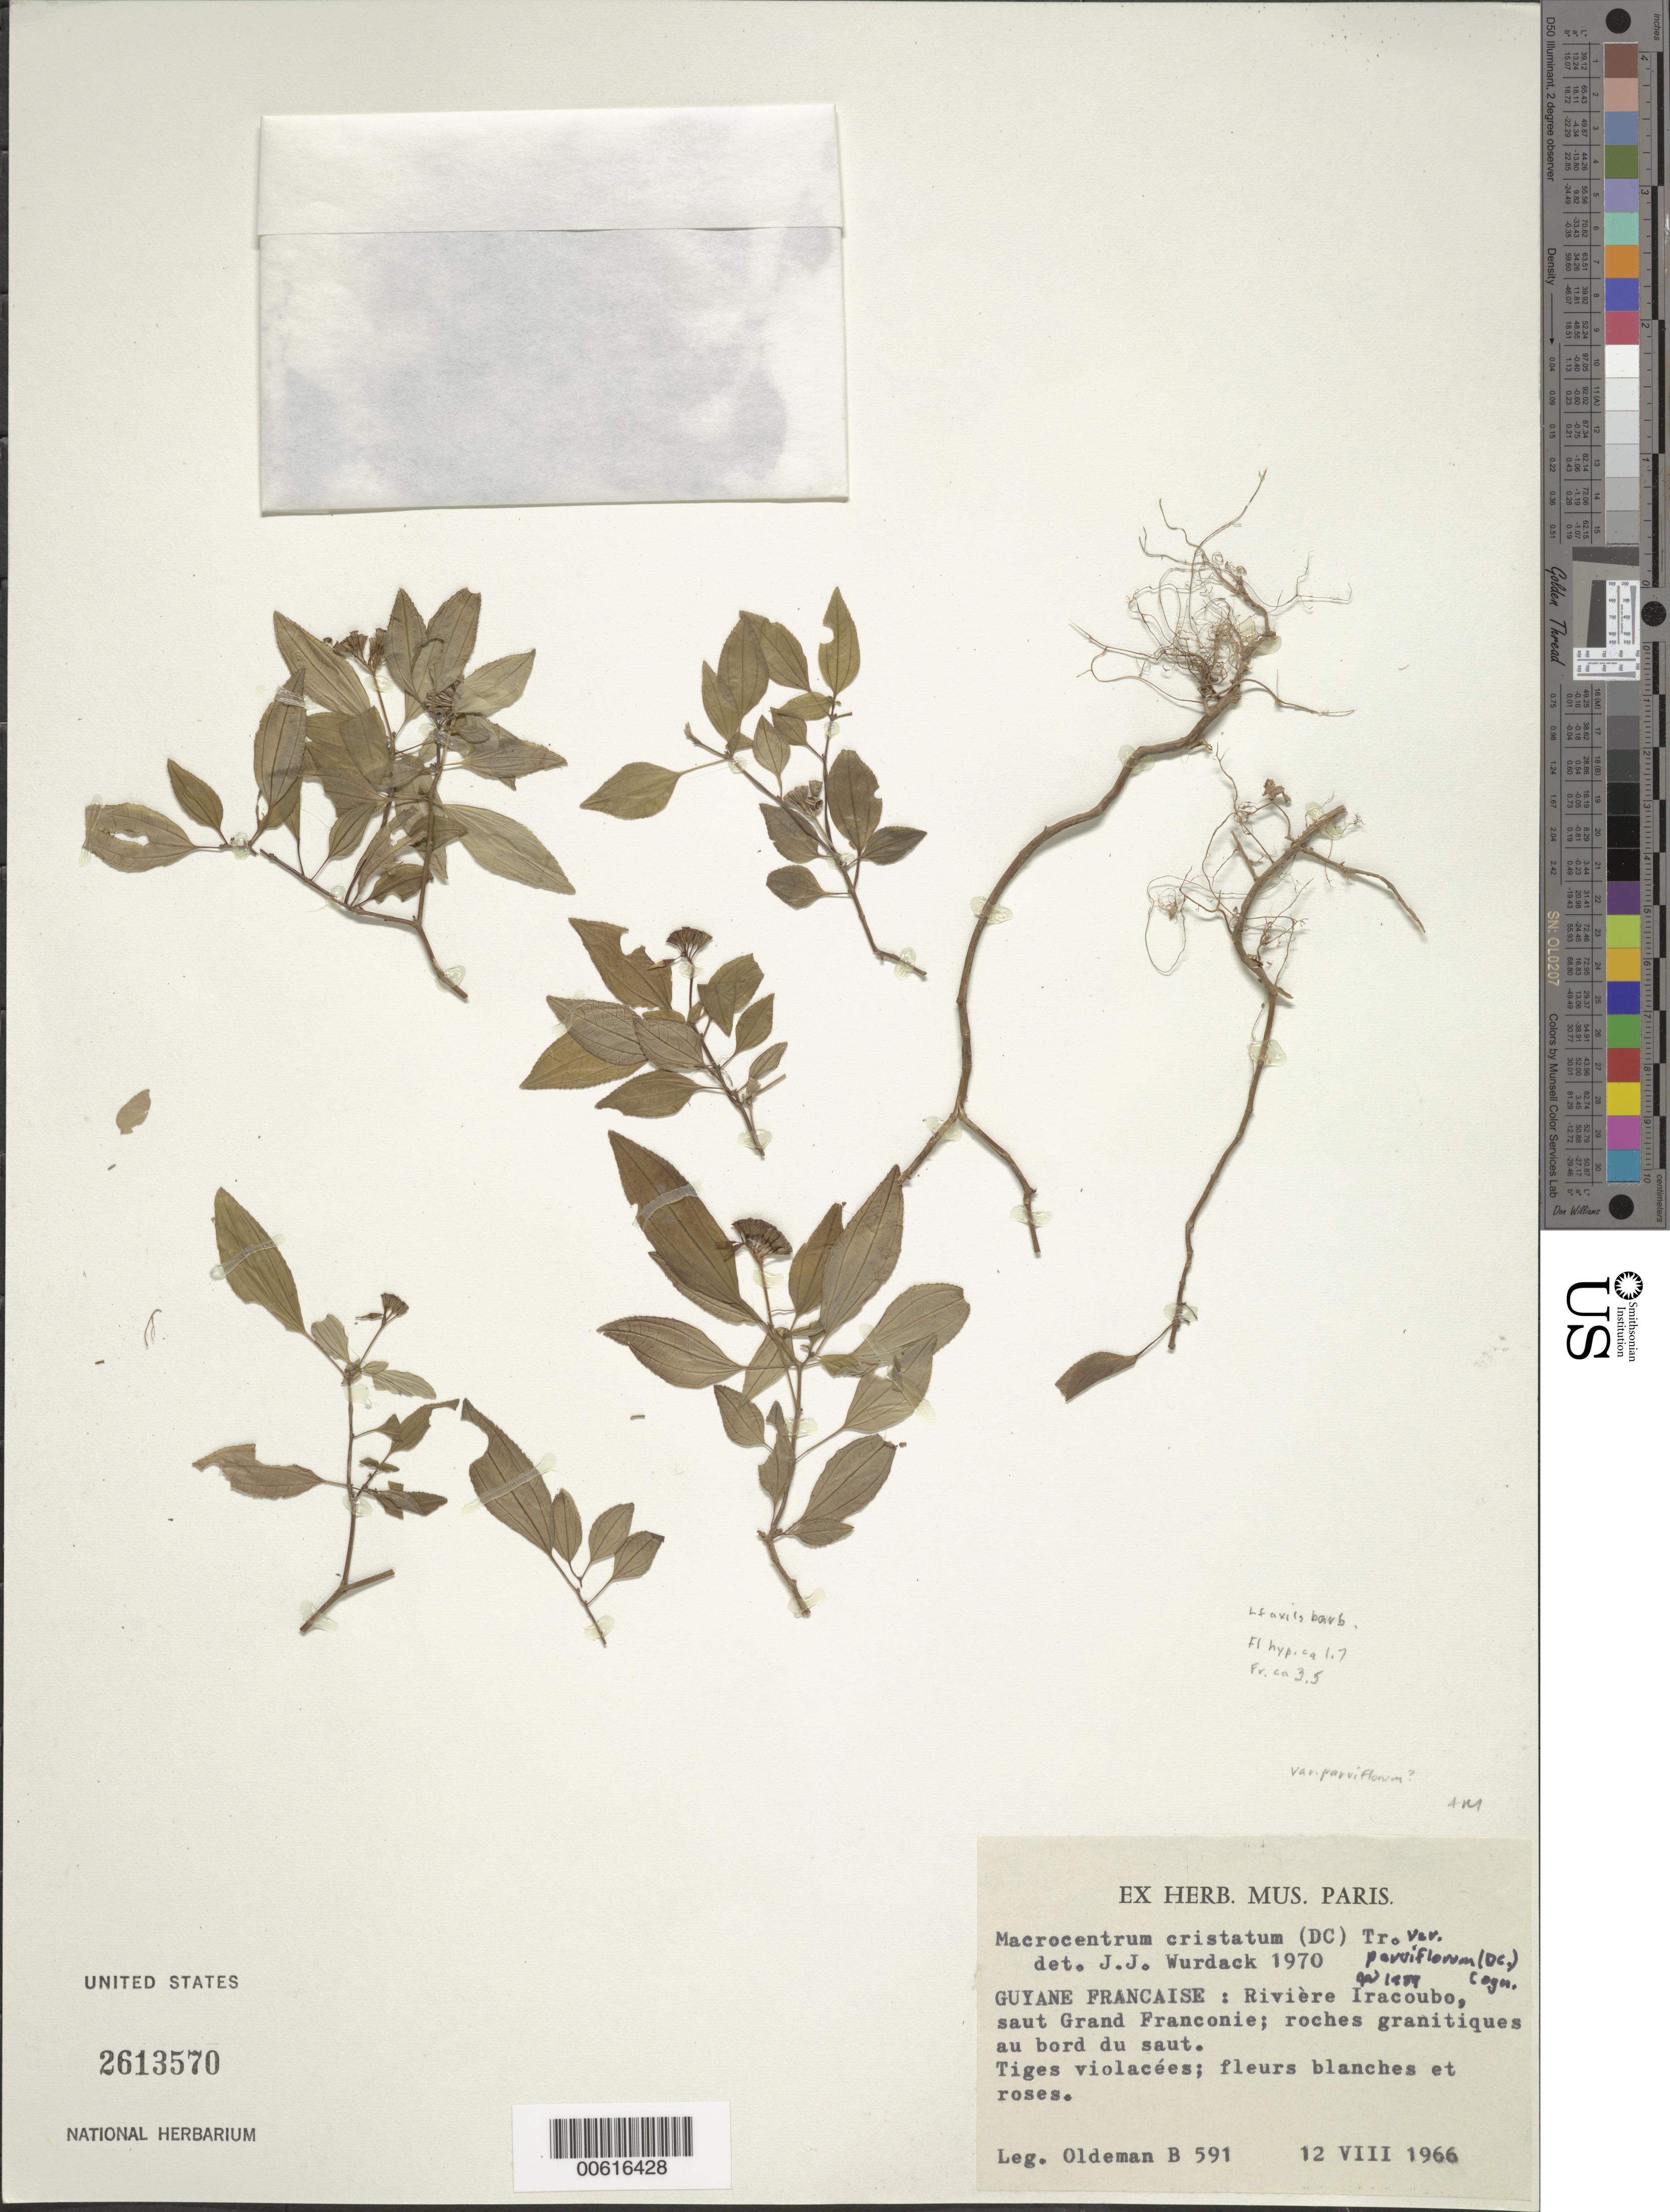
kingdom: Plantae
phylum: Tracheophyta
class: Magnoliopsida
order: Myrtales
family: Melastomataceae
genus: Macrocentrum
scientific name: Macrocentrum cristatum var. parviflorum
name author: (DC.) Cogn.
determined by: Wurdack, John J., (US), US (UNITED STATES)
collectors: R. Oldeman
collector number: B 591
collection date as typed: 12-Aug-66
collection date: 1966-08-12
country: French Guiana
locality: Iracoubo R., Grand Franconie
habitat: Roches granitiques au bord du saut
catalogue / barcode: US 2613570